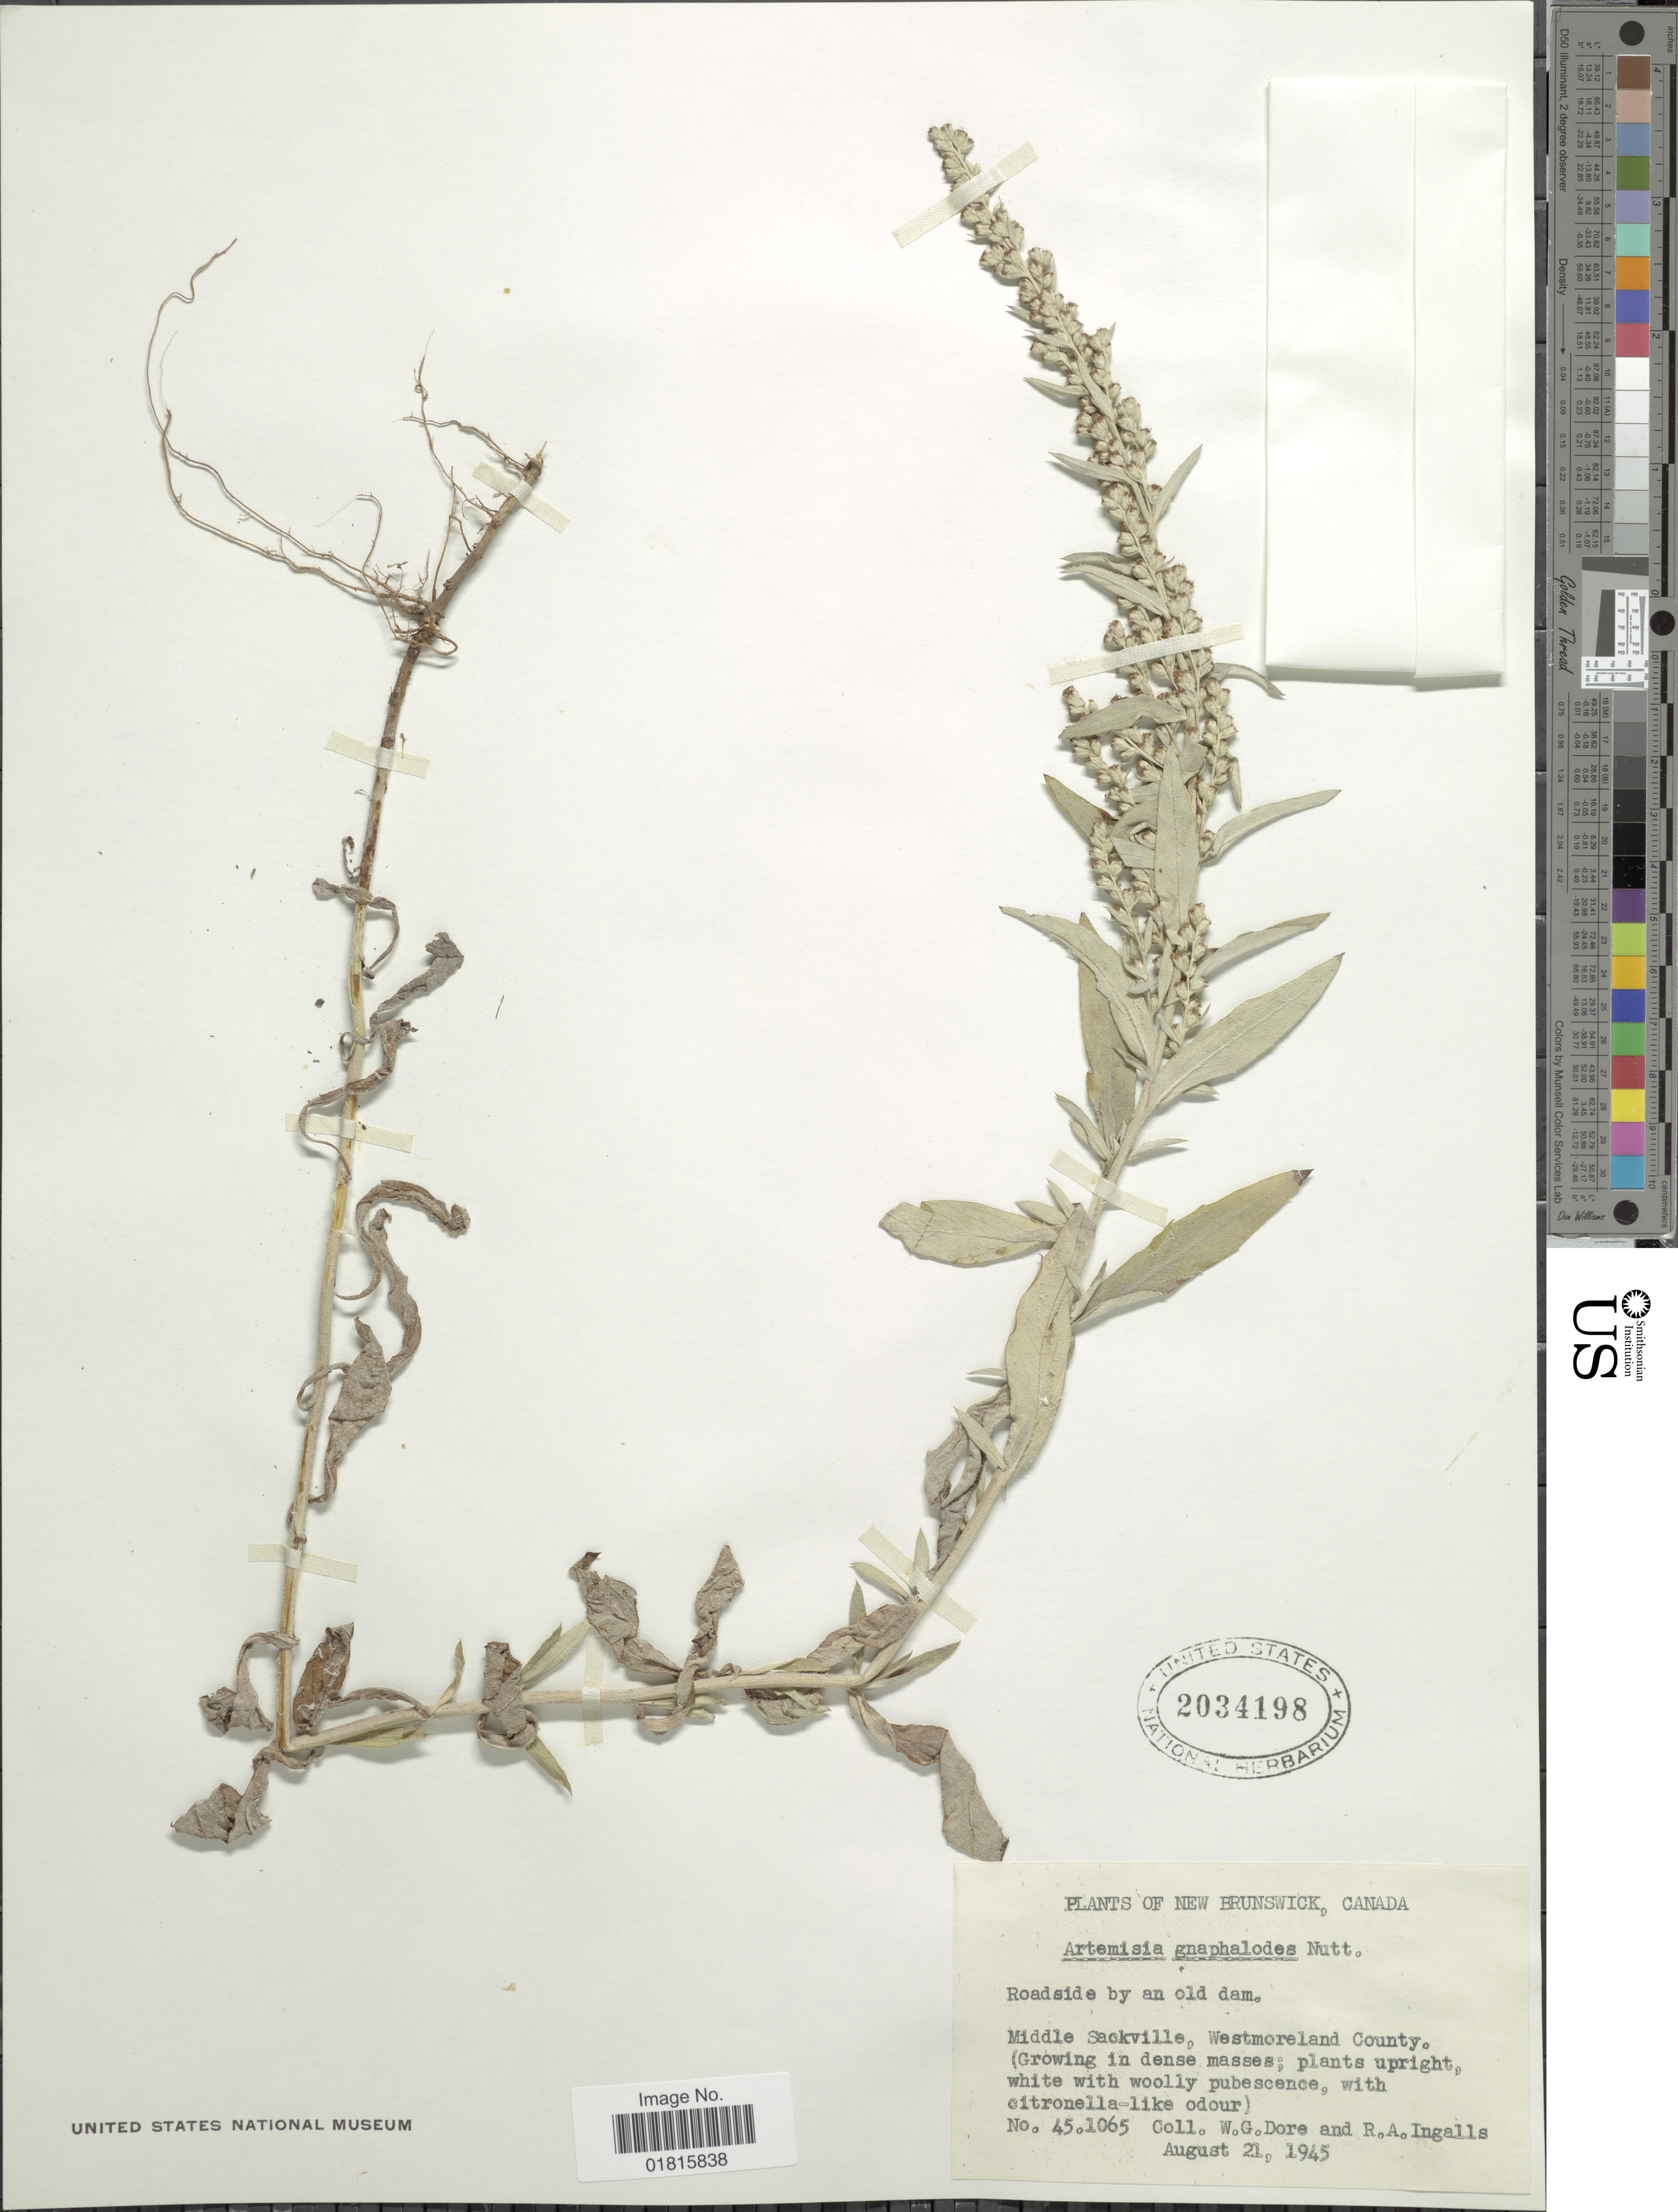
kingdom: Plantae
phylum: Tracheophyta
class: Magnoliopsida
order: Asterales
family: Asteraceae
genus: Artemisia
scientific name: Artemisia gnaphaloides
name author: Nutt.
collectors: W. Dore & R. Ingalls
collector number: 451065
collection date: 1945-08-21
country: Canada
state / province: New Brunswick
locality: Roadside by an old dam. Middle Sackville, Westmoreland County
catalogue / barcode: US 2034198